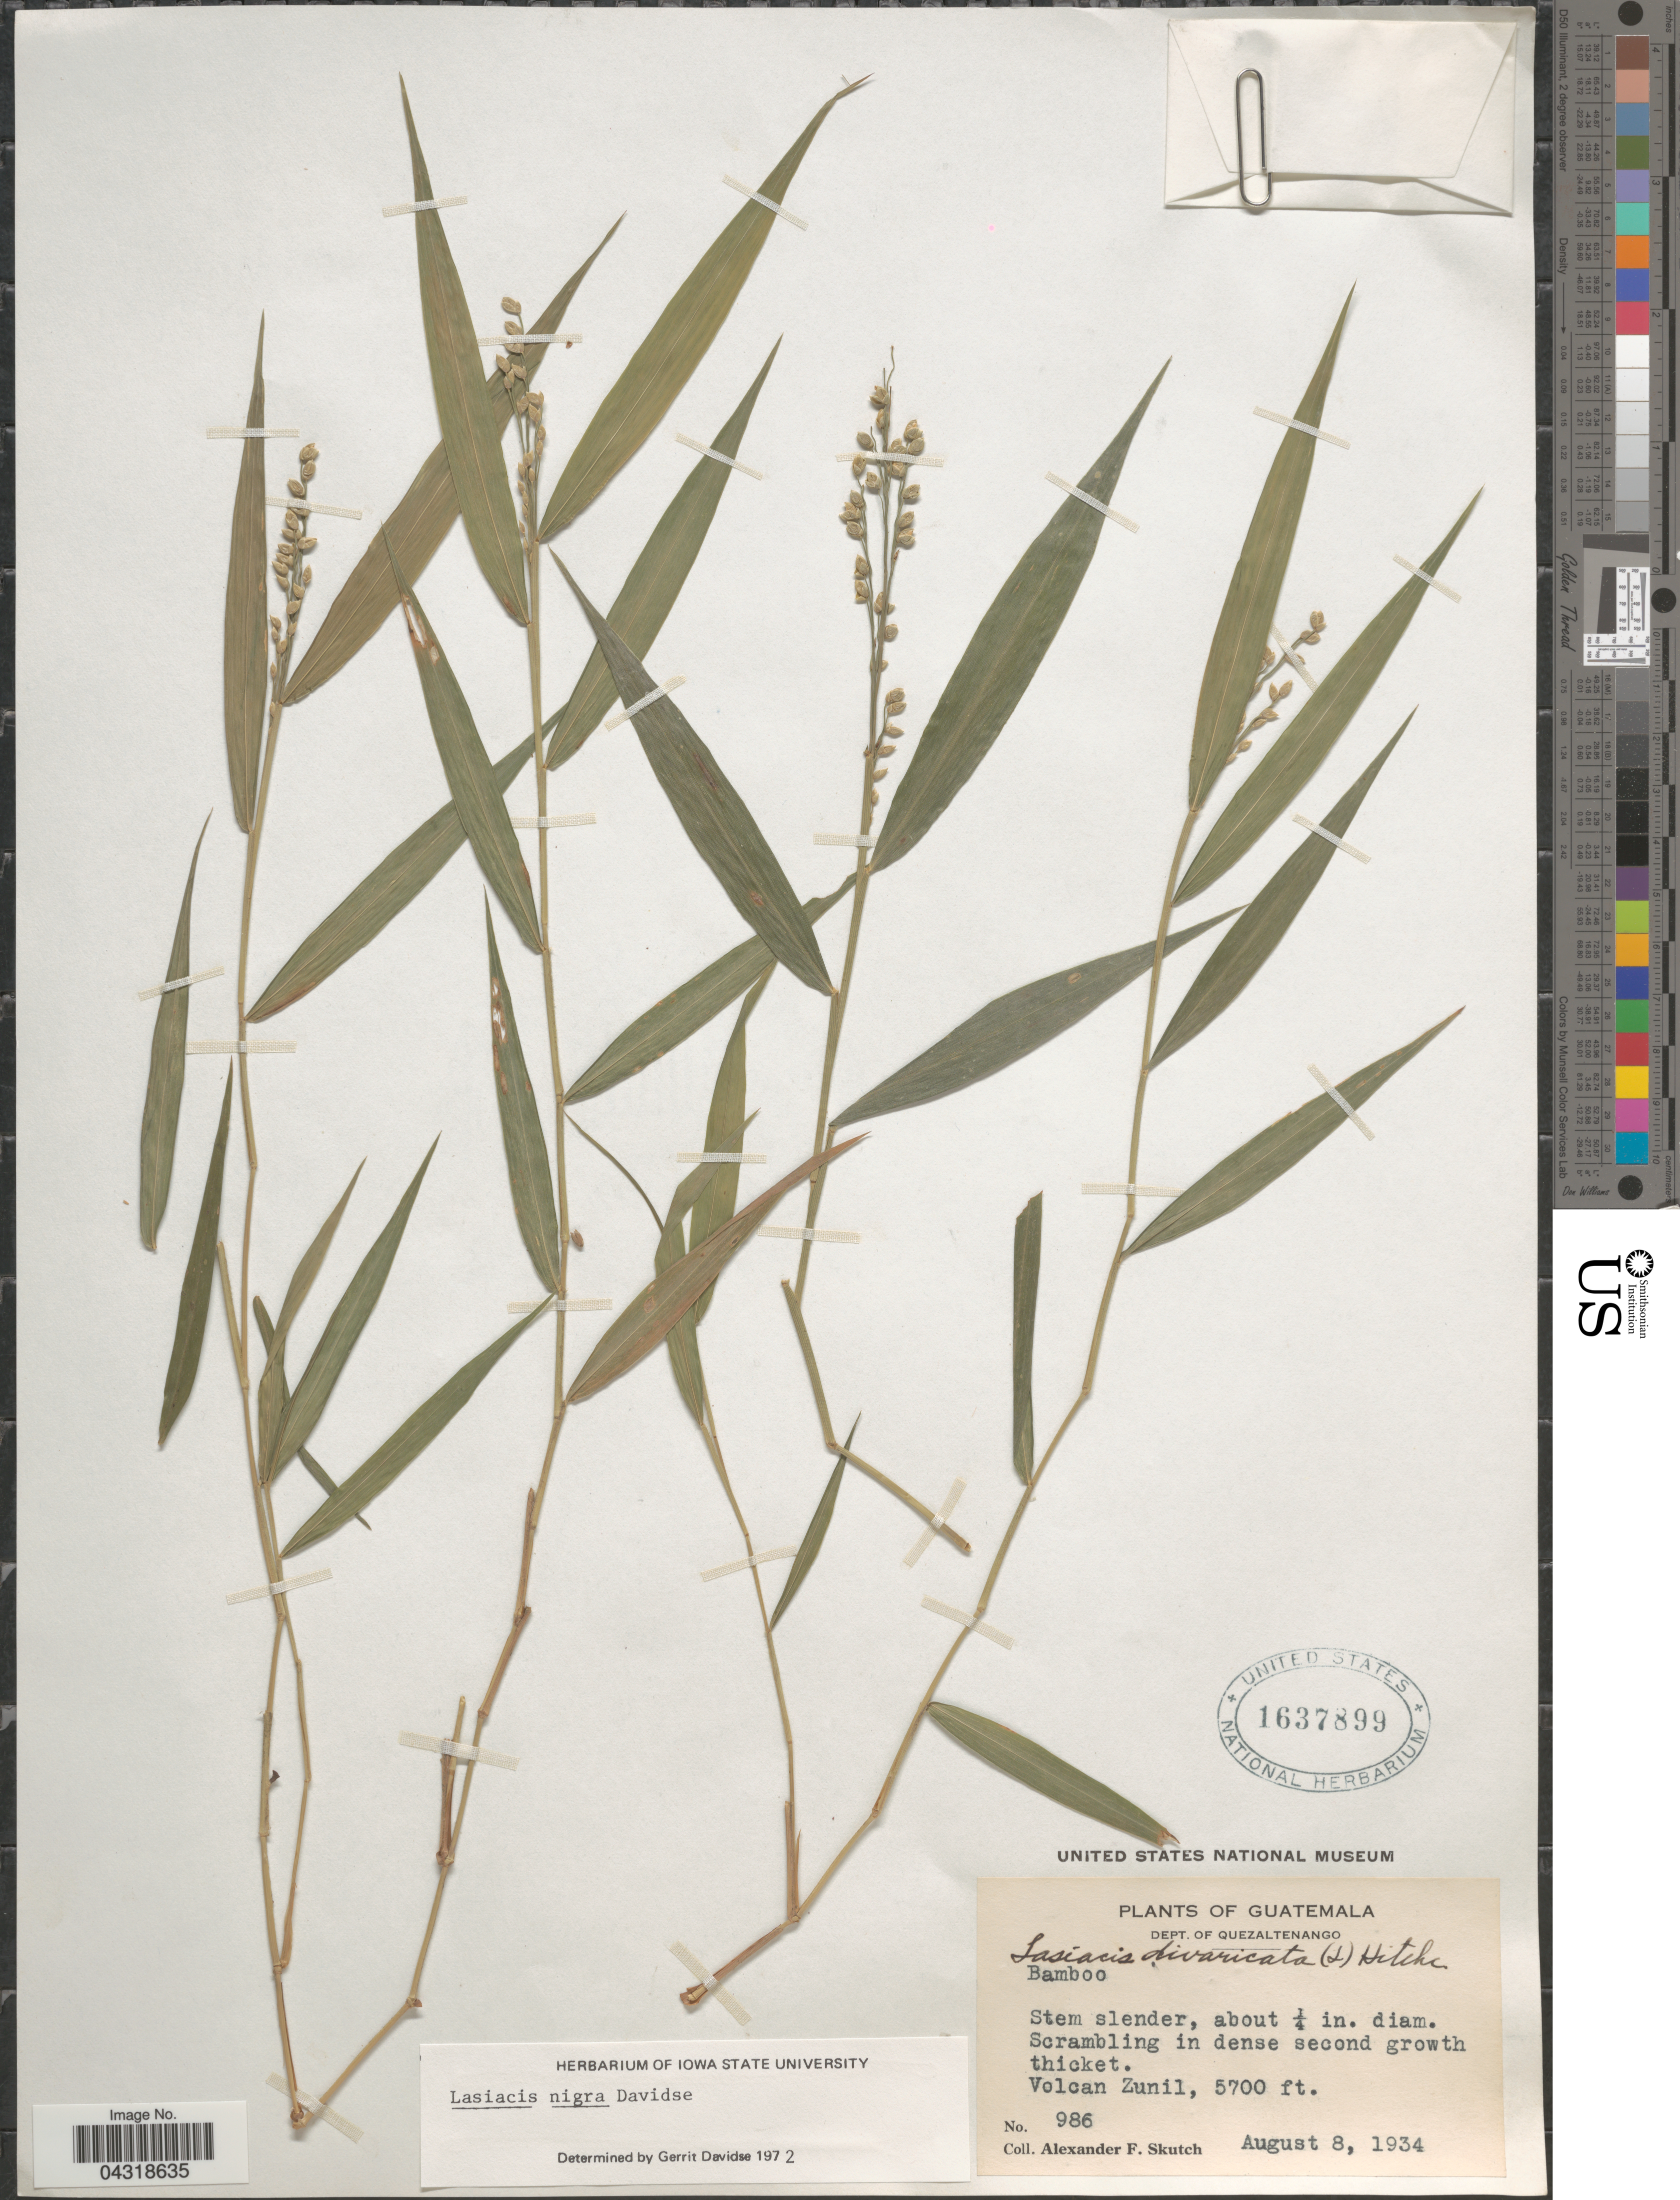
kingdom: Plantae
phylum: Tracheophyta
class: Liliopsida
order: Poales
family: Poaceae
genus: Lasiacis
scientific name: Lasiacis nigra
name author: Davidse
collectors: A. F. Skutch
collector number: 986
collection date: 1934-08-08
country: Guatemala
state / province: Quetzaltenango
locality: Dept. of Quezaltenango. Volcan Zunil.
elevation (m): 1737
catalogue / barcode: US 1637899